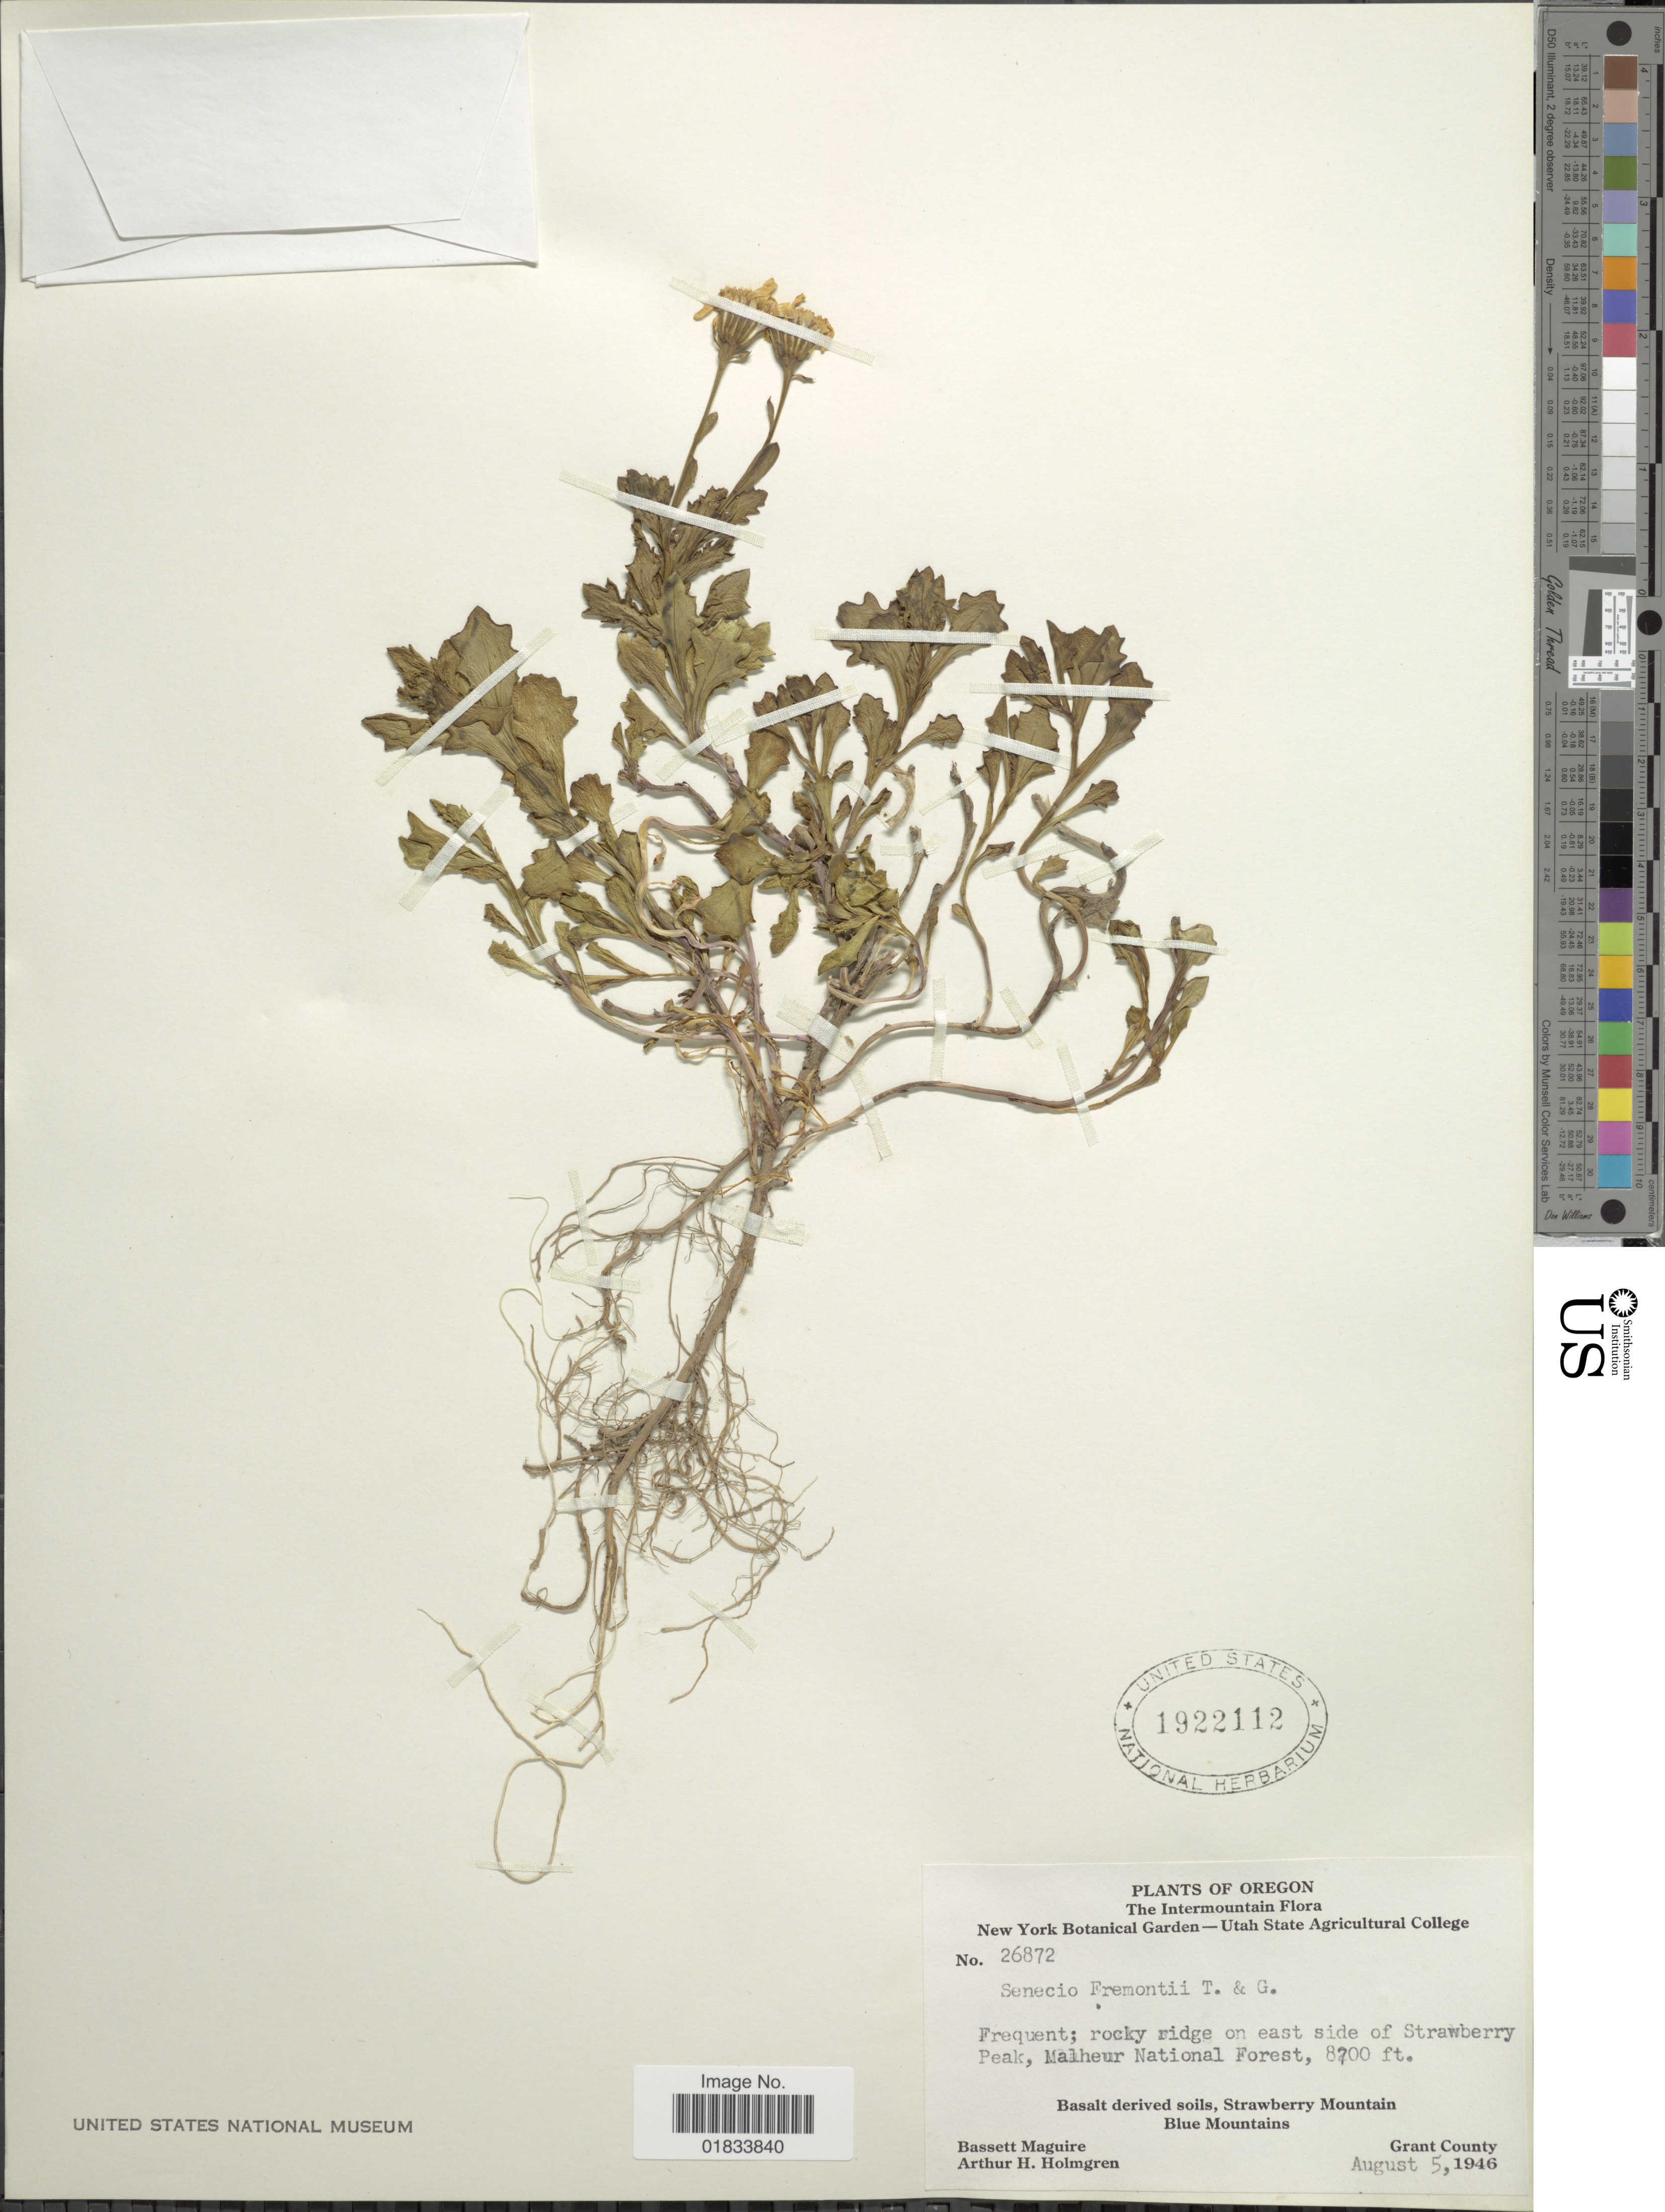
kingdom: Plantae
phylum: Tracheophyta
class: Magnoliopsida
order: Asterales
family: Asteraceae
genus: Senecio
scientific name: Senecio fremontii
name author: Torr. & A. Gray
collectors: B. Maguire & A. H. Holmgren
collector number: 26872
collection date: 1946-08-05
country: United States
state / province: Oregon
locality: Intermountain, rocky ridge on east side of Strawberry Peak, Malheur National Forest, Basalt derived soils, Strawberry Mountain, Blue Mountains, Grant County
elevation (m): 2652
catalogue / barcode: US 1922112